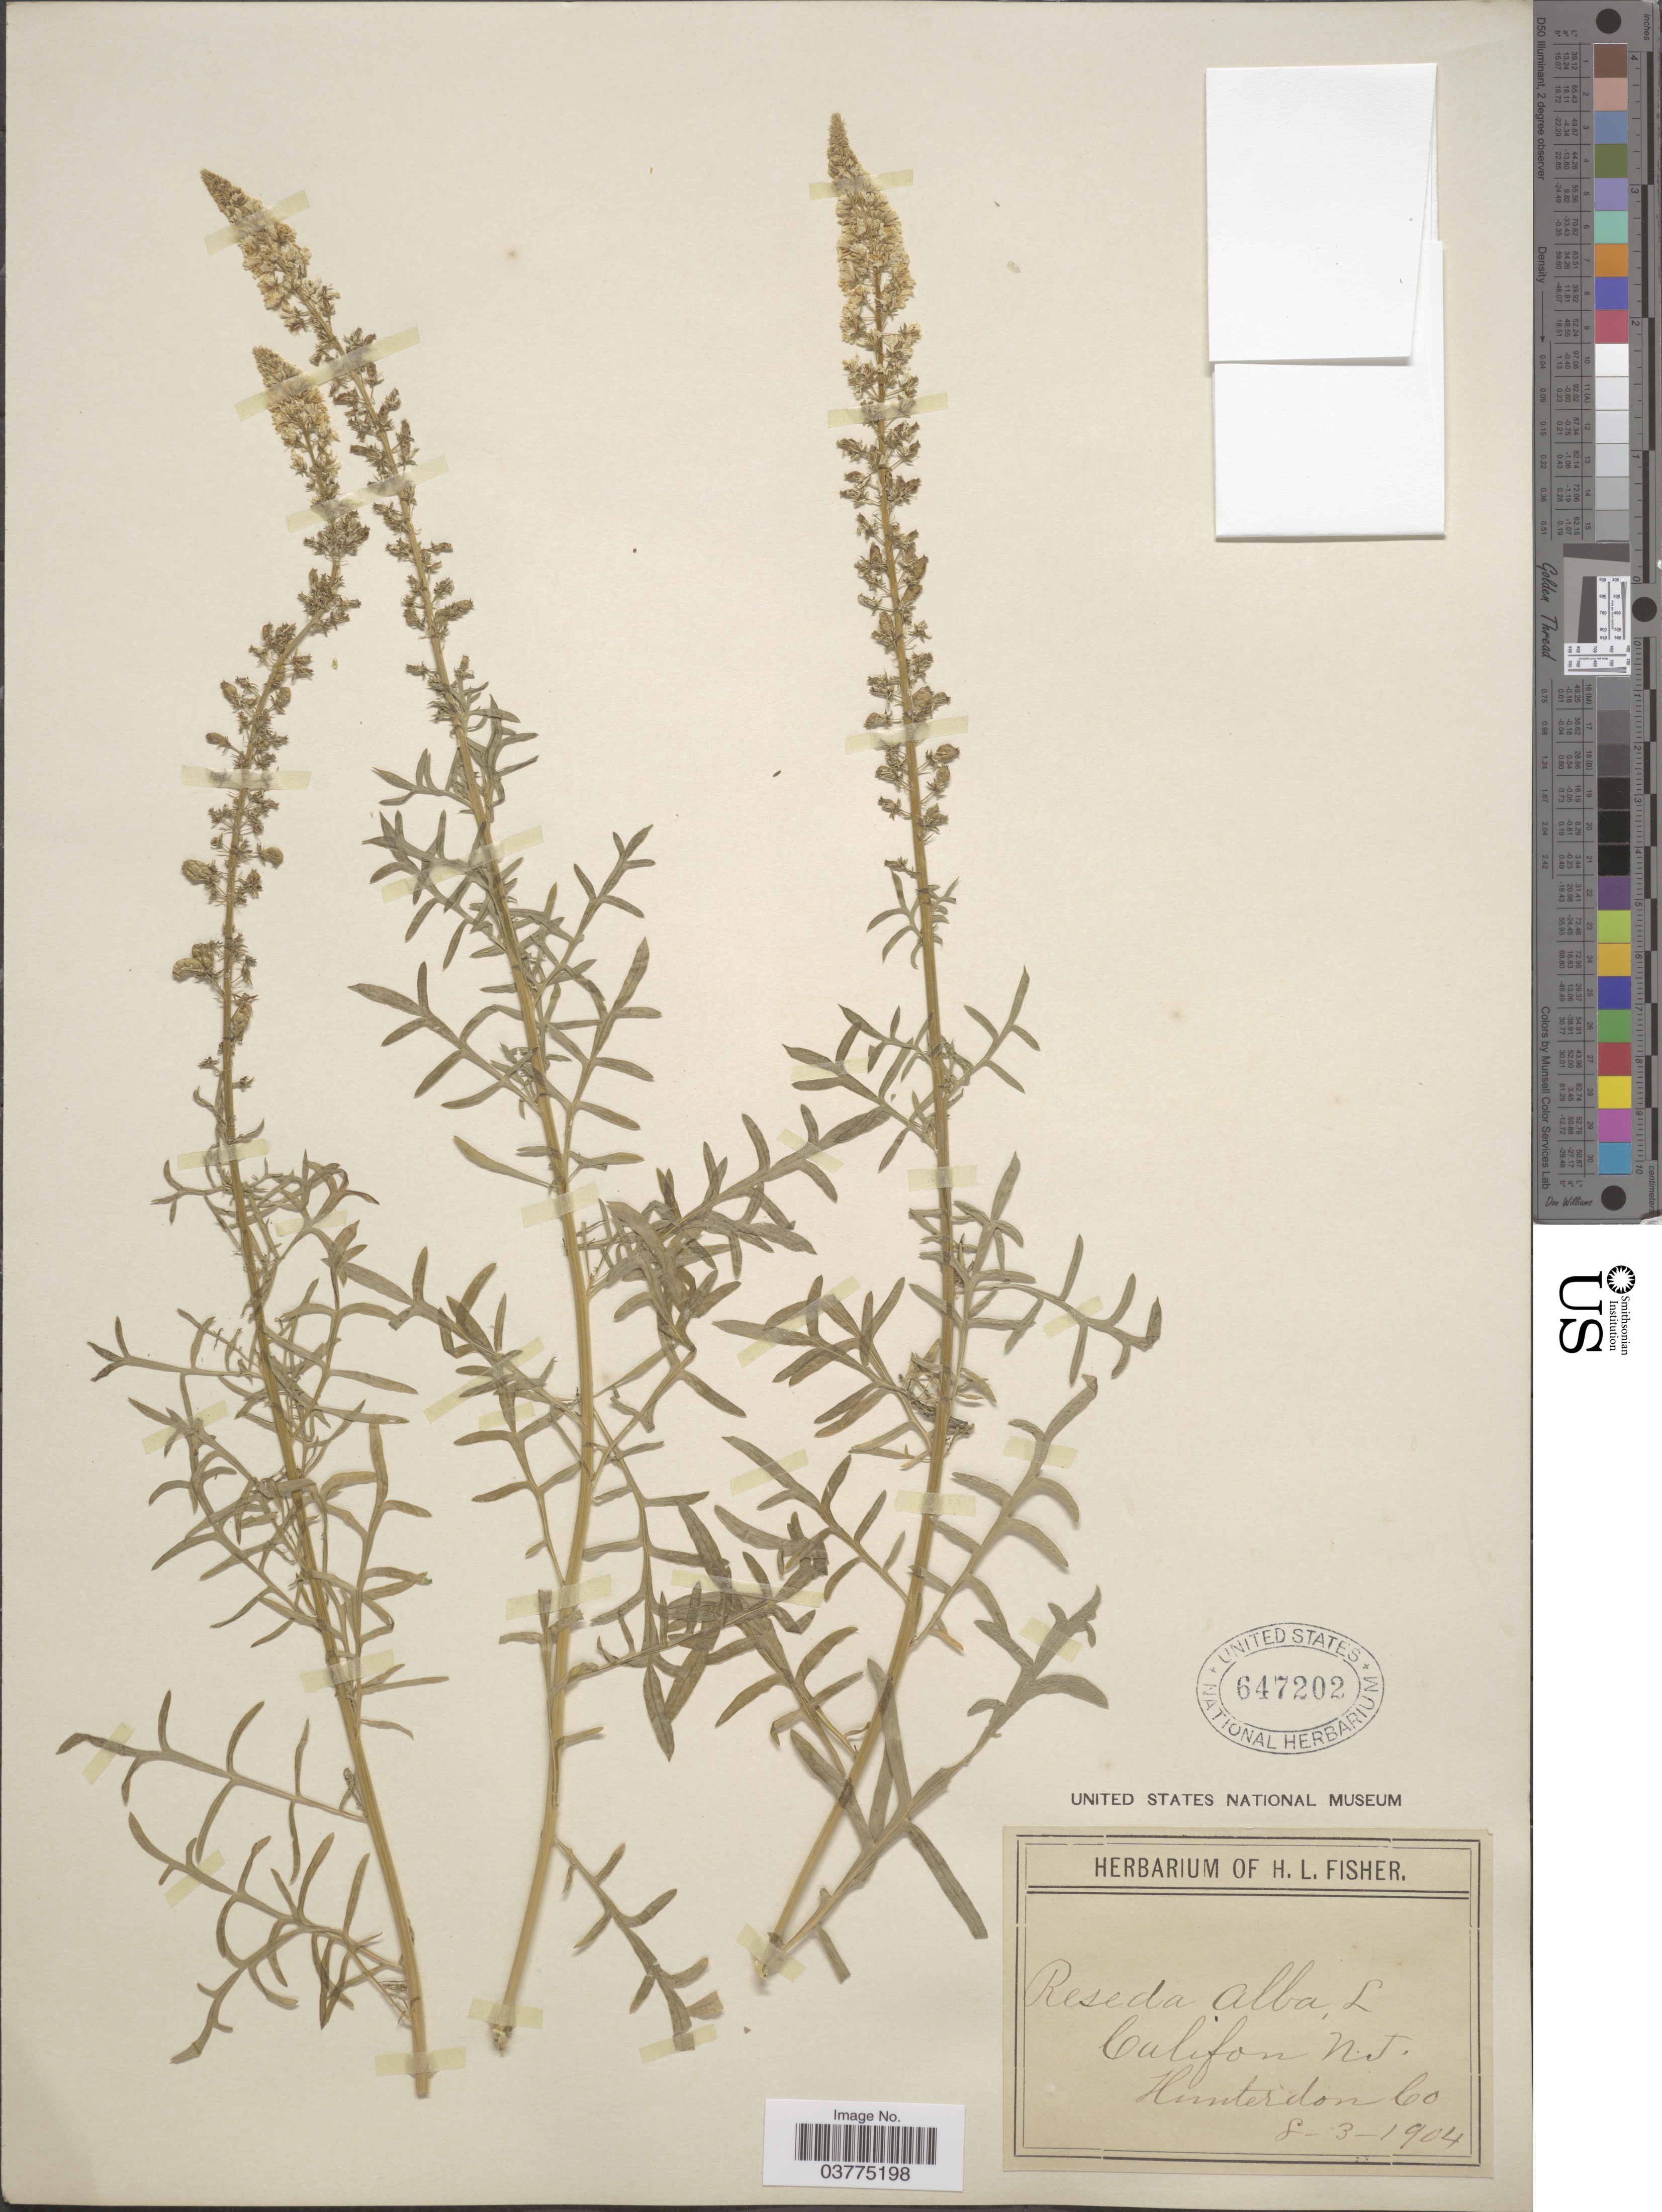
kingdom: Plantae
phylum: Tracheophyta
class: Magnoliopsida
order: Brassicales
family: Resedaceae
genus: Reseda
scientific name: Reseda alba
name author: L.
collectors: ex herb. of H. L. Fisher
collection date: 1904-08-03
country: United States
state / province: New Jersey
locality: Califon. Hunterdon Co.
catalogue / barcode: US 647202